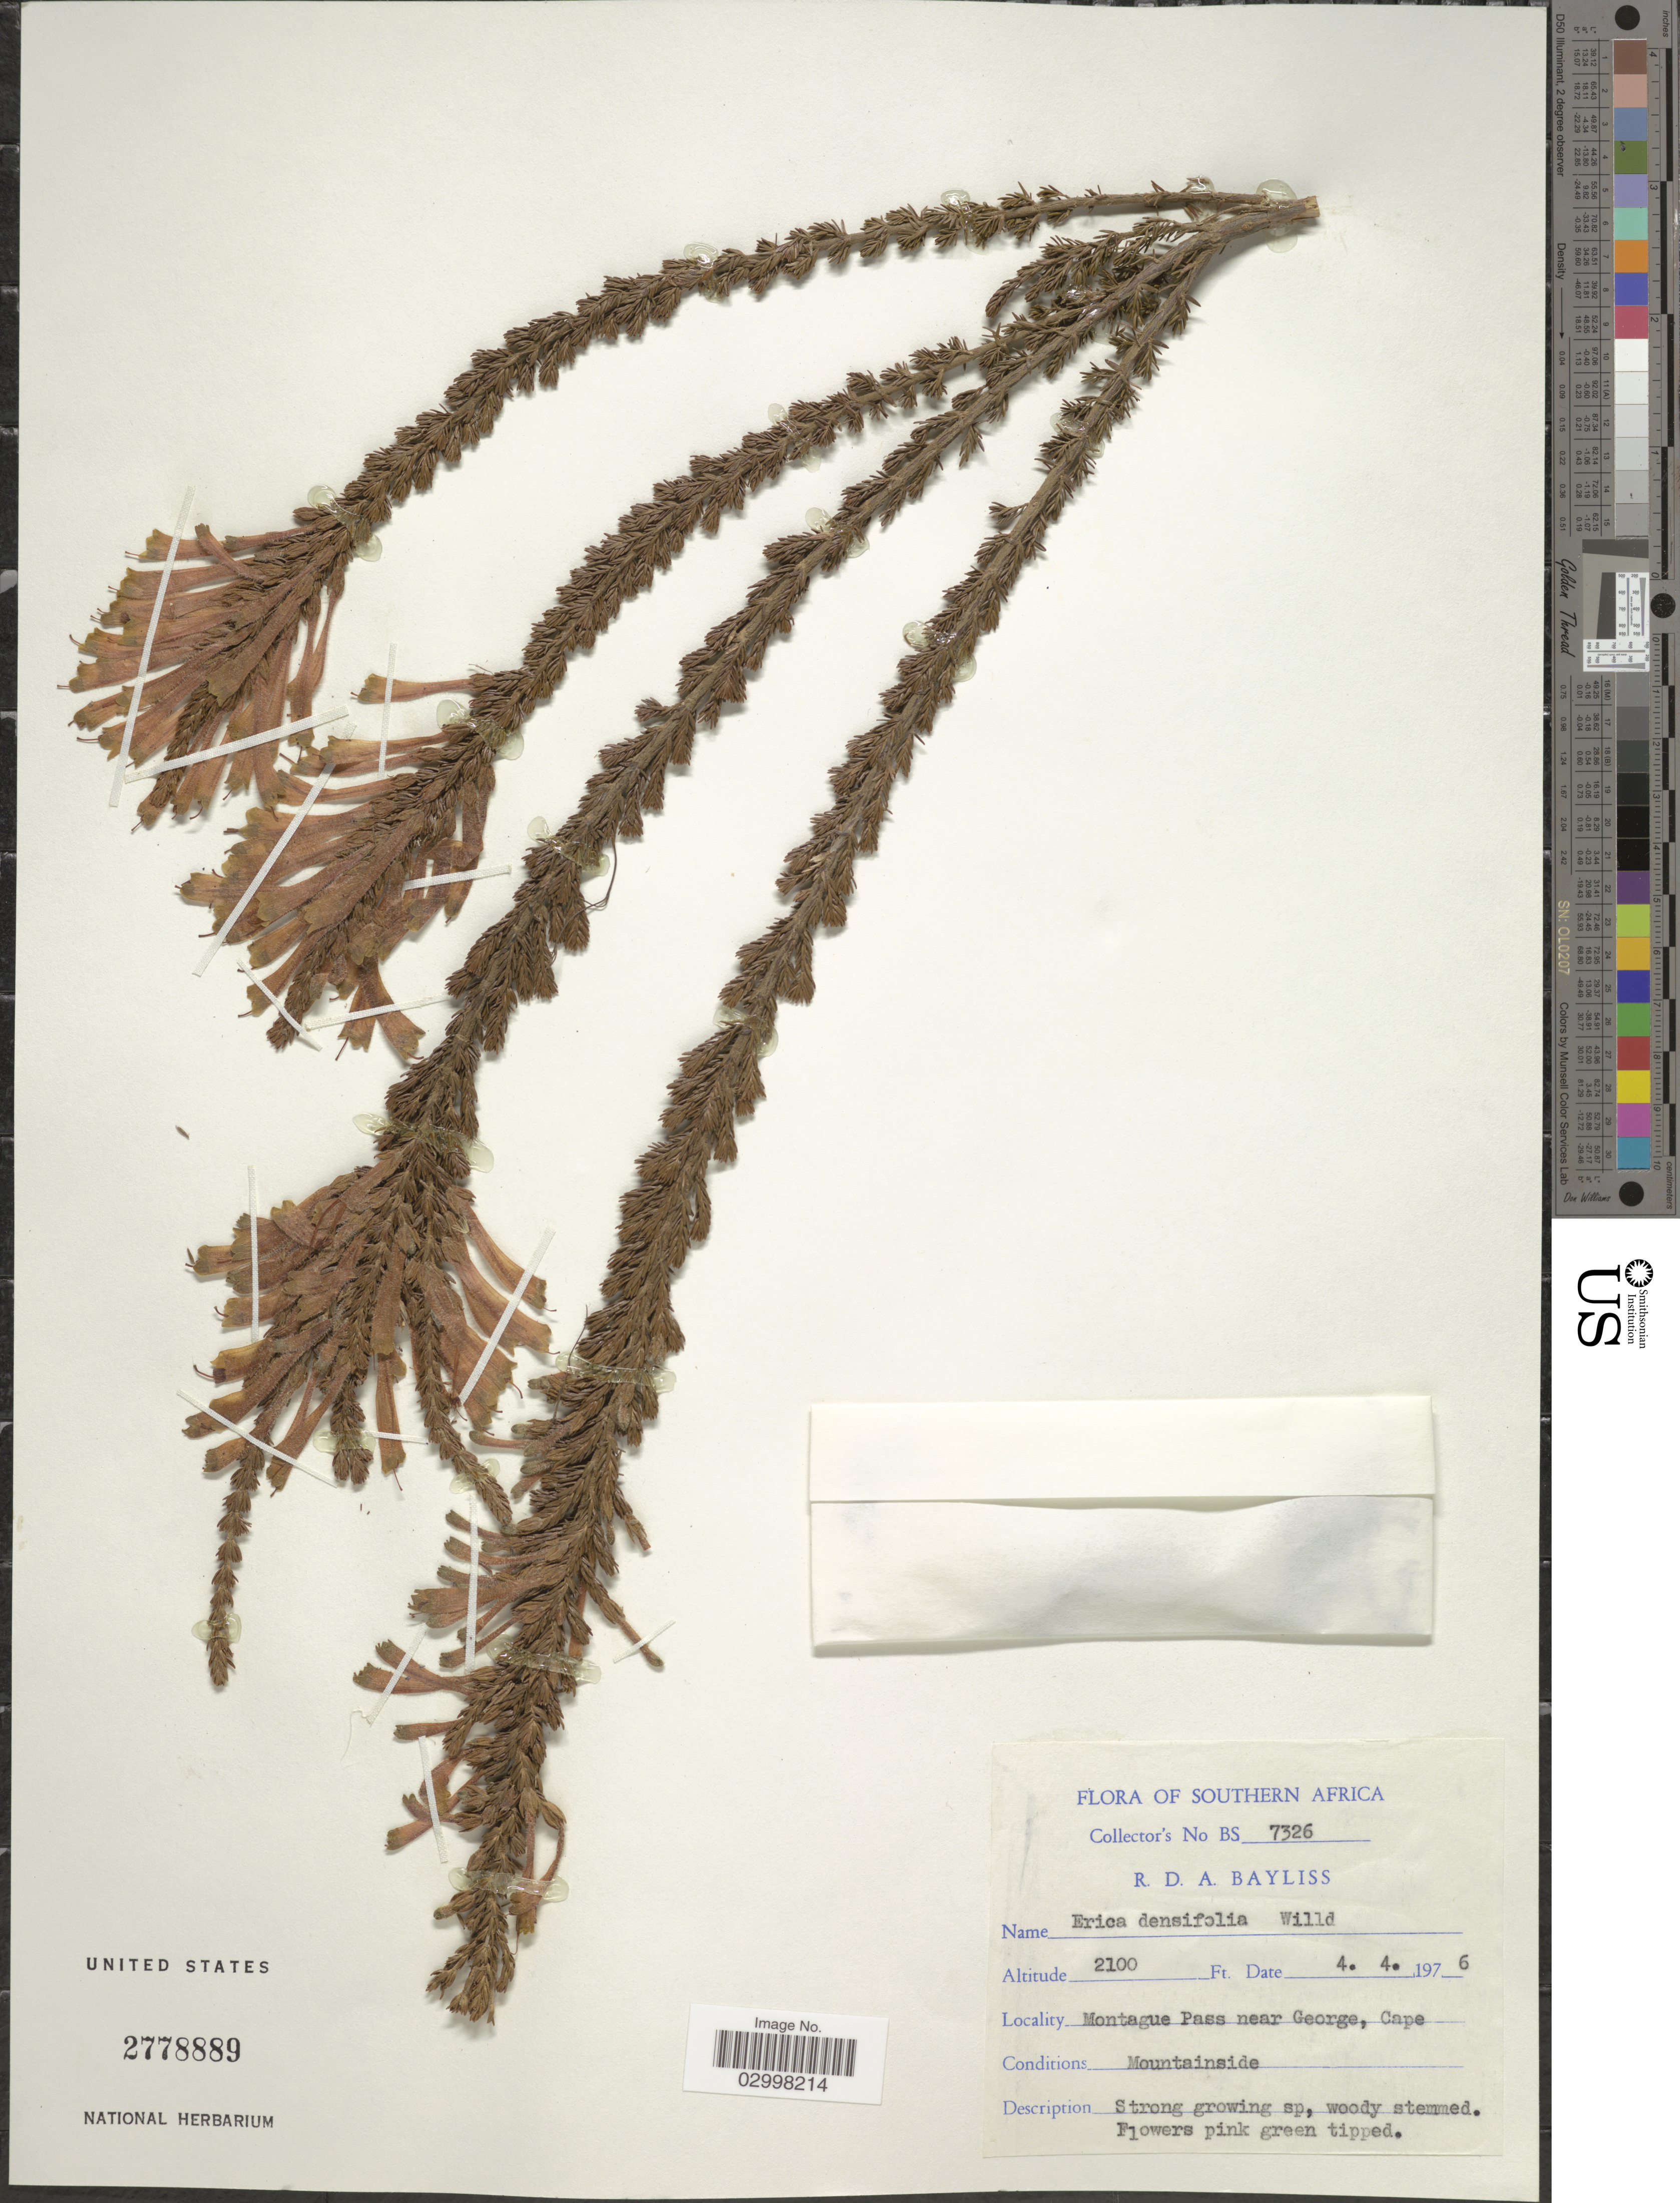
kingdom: Plantae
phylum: Tracheophyta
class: Magnoliopsida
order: Ericales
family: Ericaceae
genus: Erica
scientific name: Erica densiflora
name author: Bartl.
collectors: R. Bayliss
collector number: BS 7326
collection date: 1976-04-04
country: South Africa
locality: Southern Africa. Montague Pass near George, Cape.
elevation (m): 640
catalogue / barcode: US 2778889